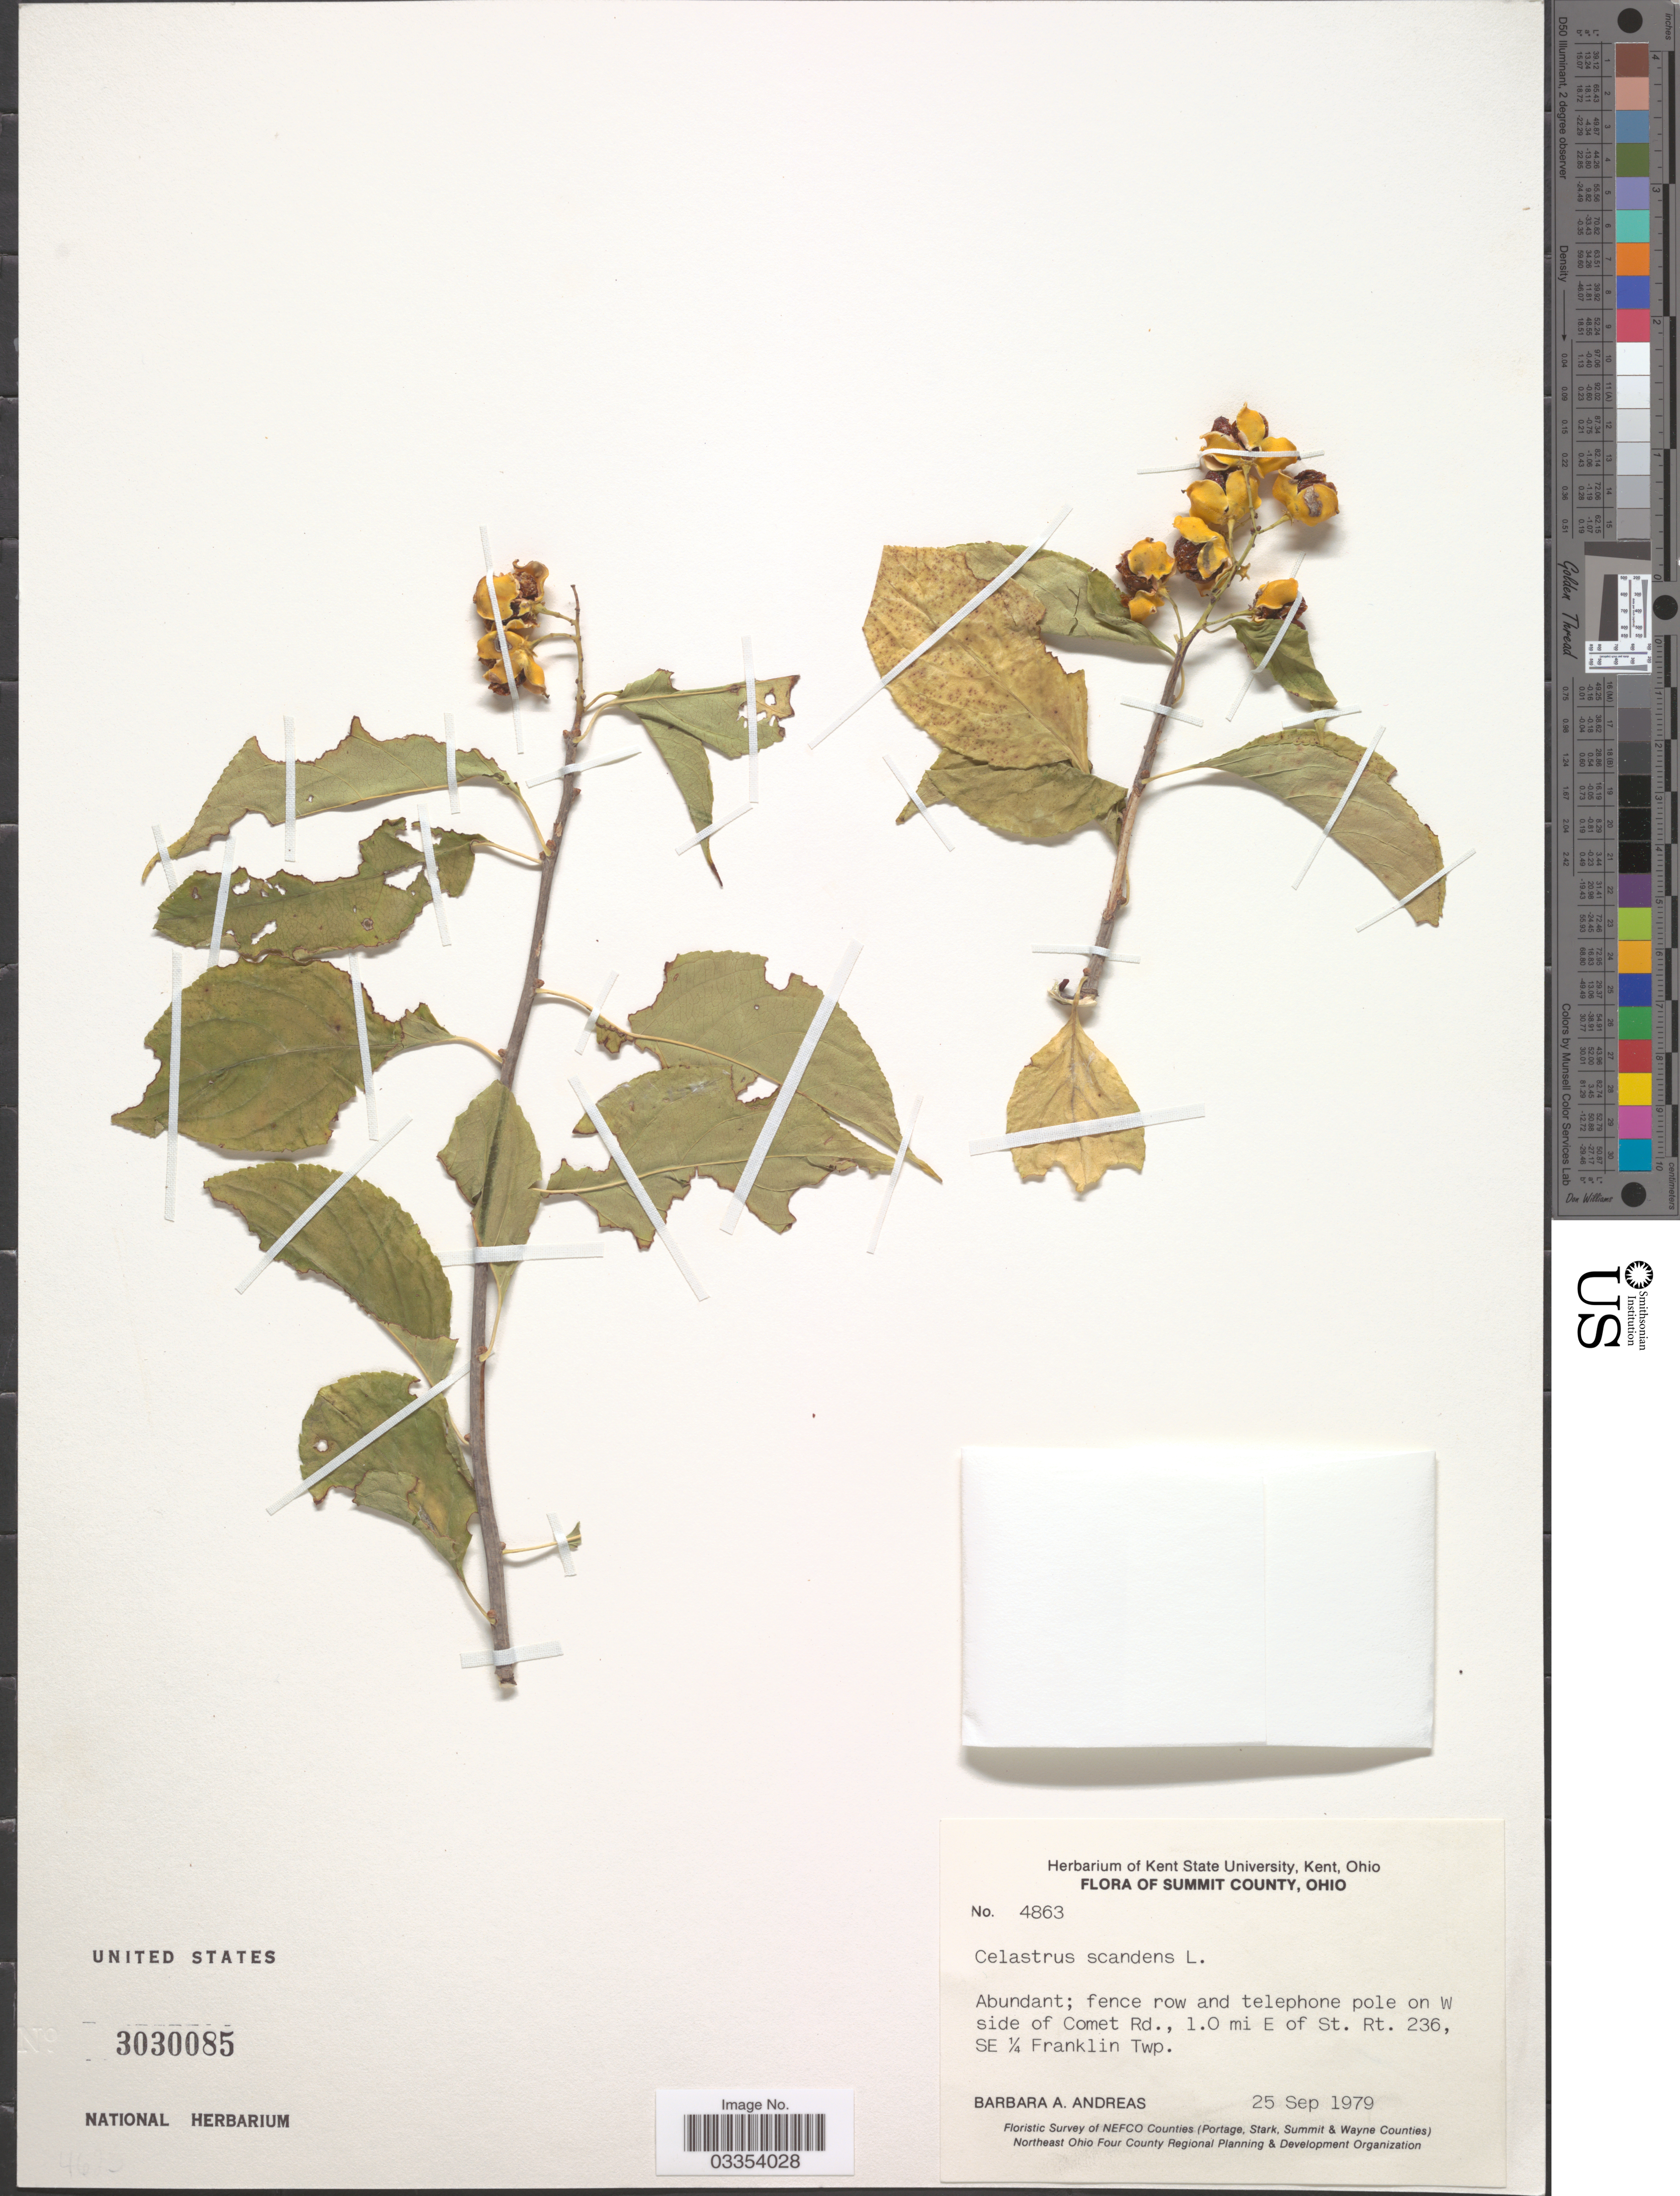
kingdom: Plantae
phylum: Tracheophyta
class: Magnoliopsida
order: Celastrales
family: Celastraceae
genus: Celastrus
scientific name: Celastrus scandens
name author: L.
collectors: B. A. Andreas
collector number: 4863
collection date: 1979-09-25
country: United States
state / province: Ohio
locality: Summit County. Fence row and telephone pole on W side of Comet Rd., 1.0 mi E of St. Rt. 236, SE ¼ Franklin Twp.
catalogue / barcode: US 3030085